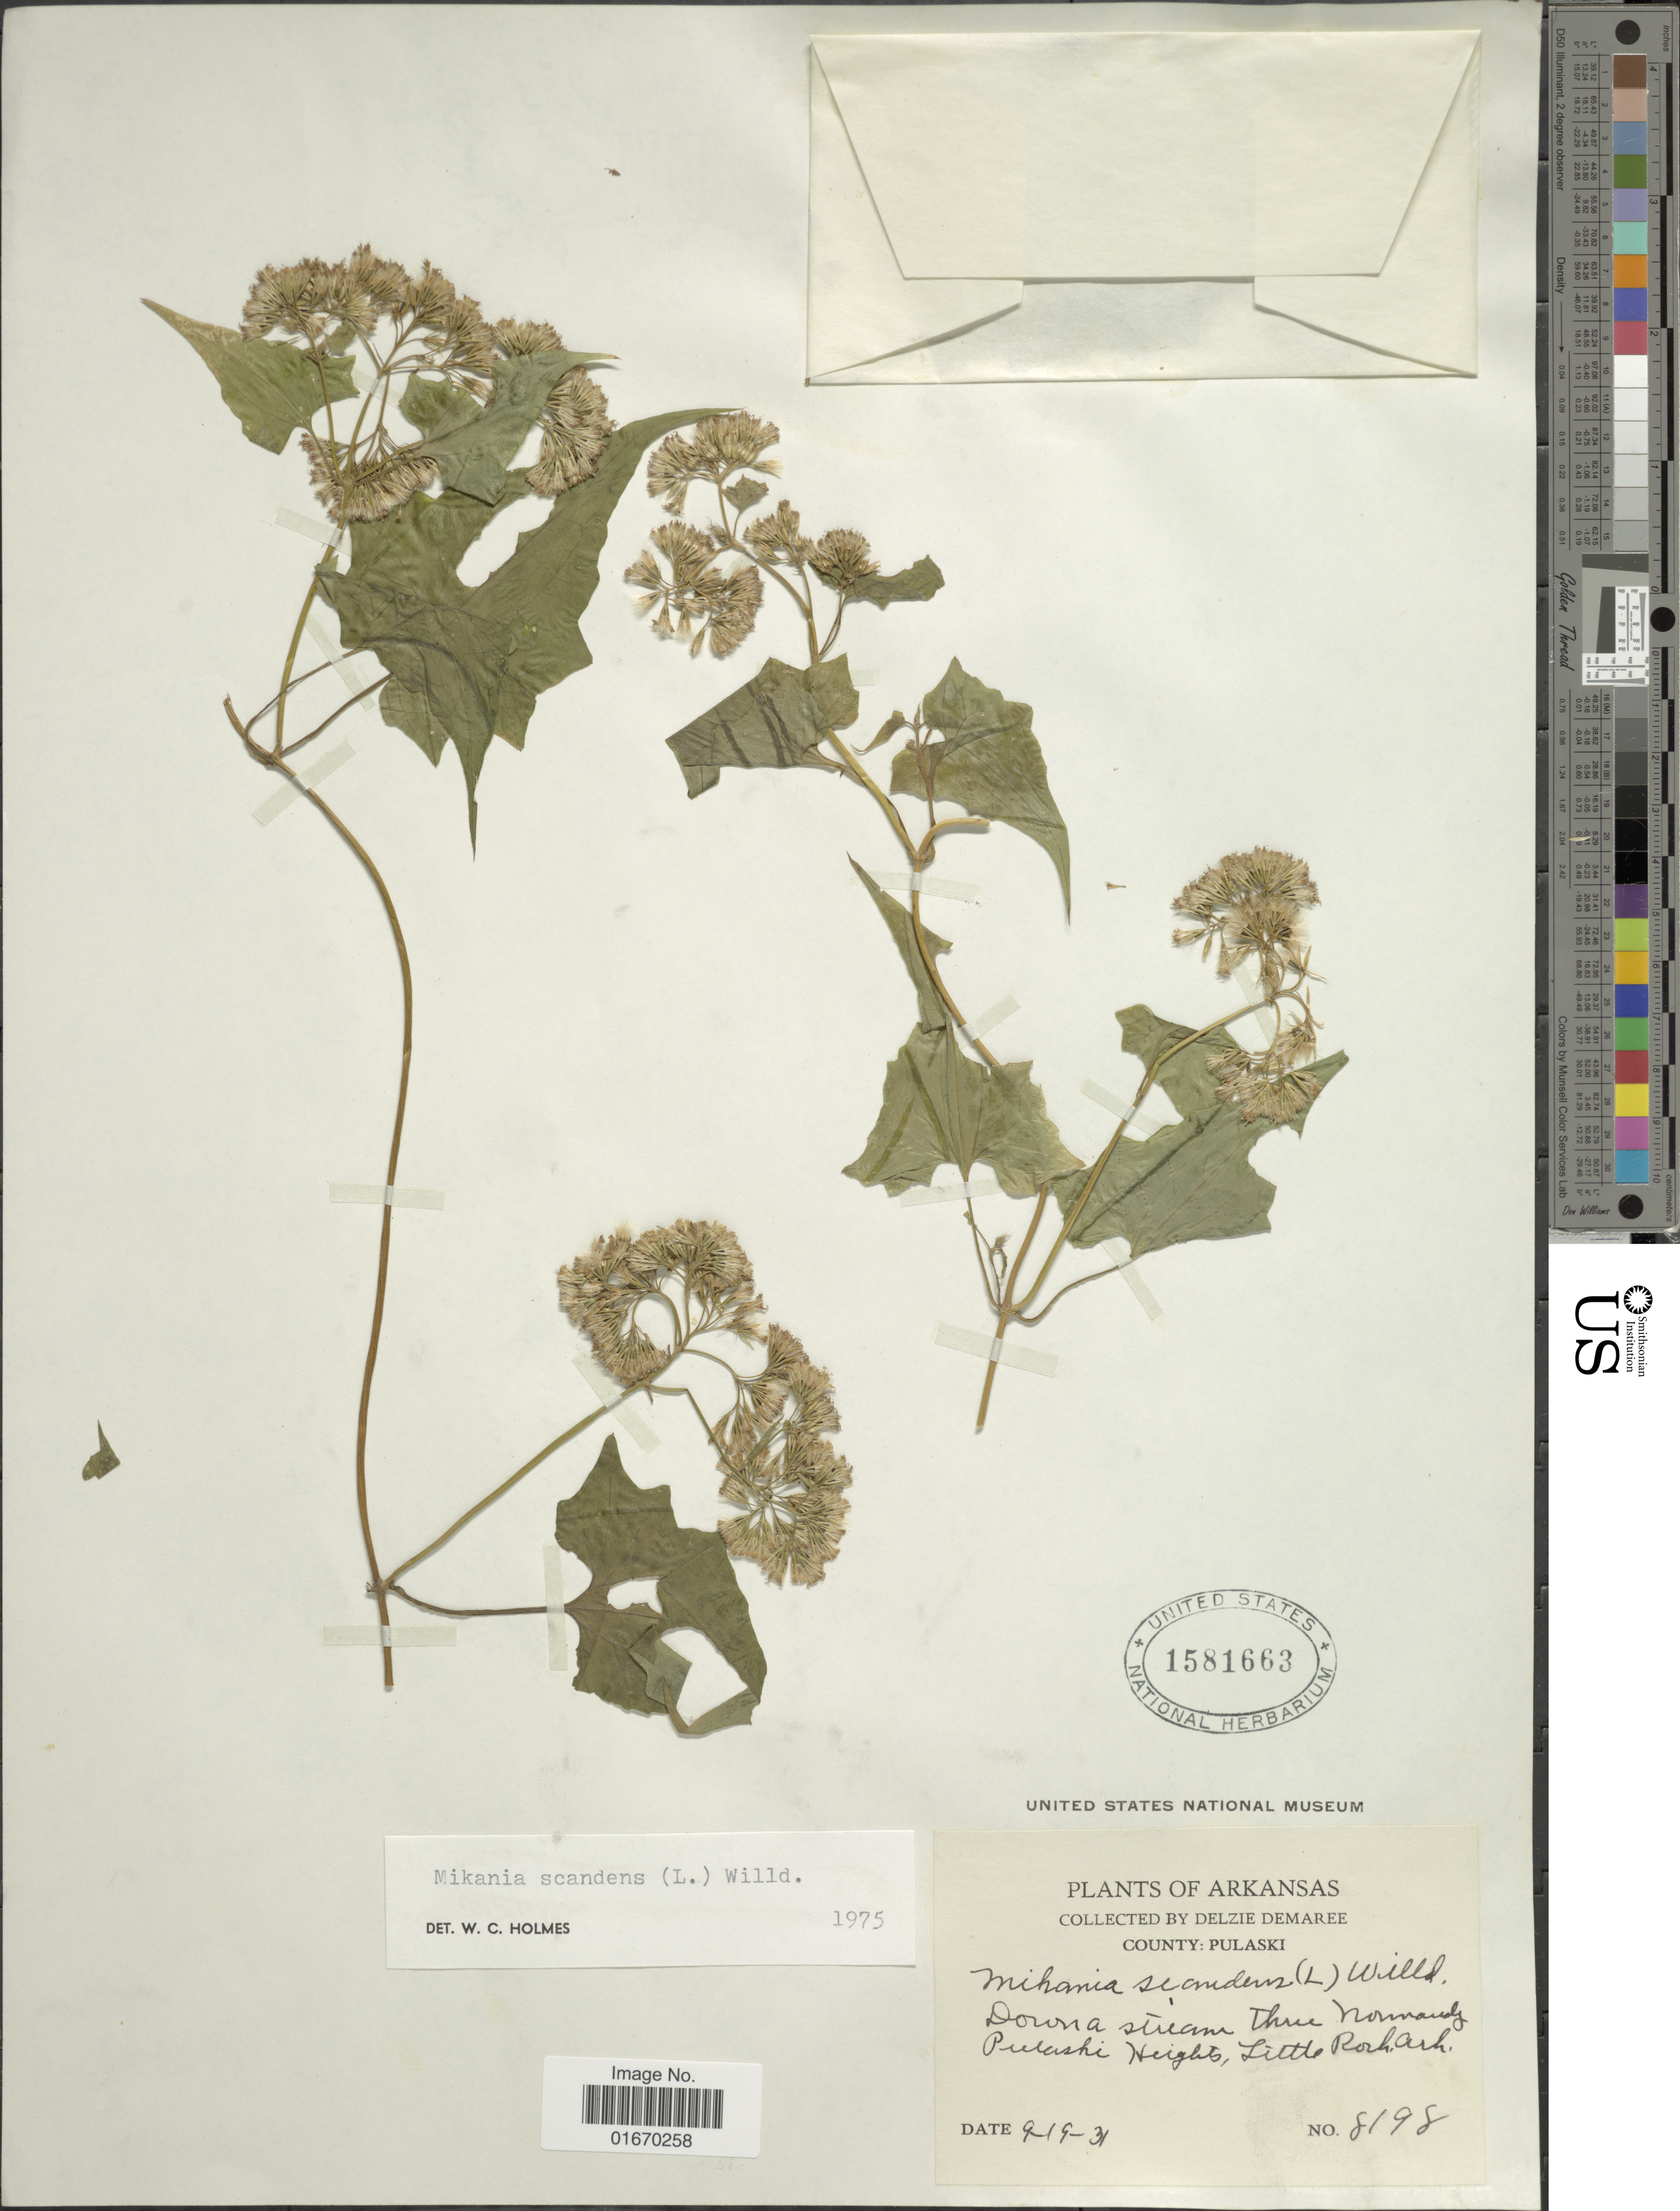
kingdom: Plantae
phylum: Tracheophyta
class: Magnoliopsida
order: Asterales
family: Asteraceae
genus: Mikania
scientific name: Mikania scandens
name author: (L.) Willd.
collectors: D. Demaree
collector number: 8198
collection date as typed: Transcribed d/m/y: 19/9/31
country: United States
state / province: Arkansas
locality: County Pulaski, down a stream thru Normandy Pulaski Heights, Little Rock. Ark.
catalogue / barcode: US 1581663